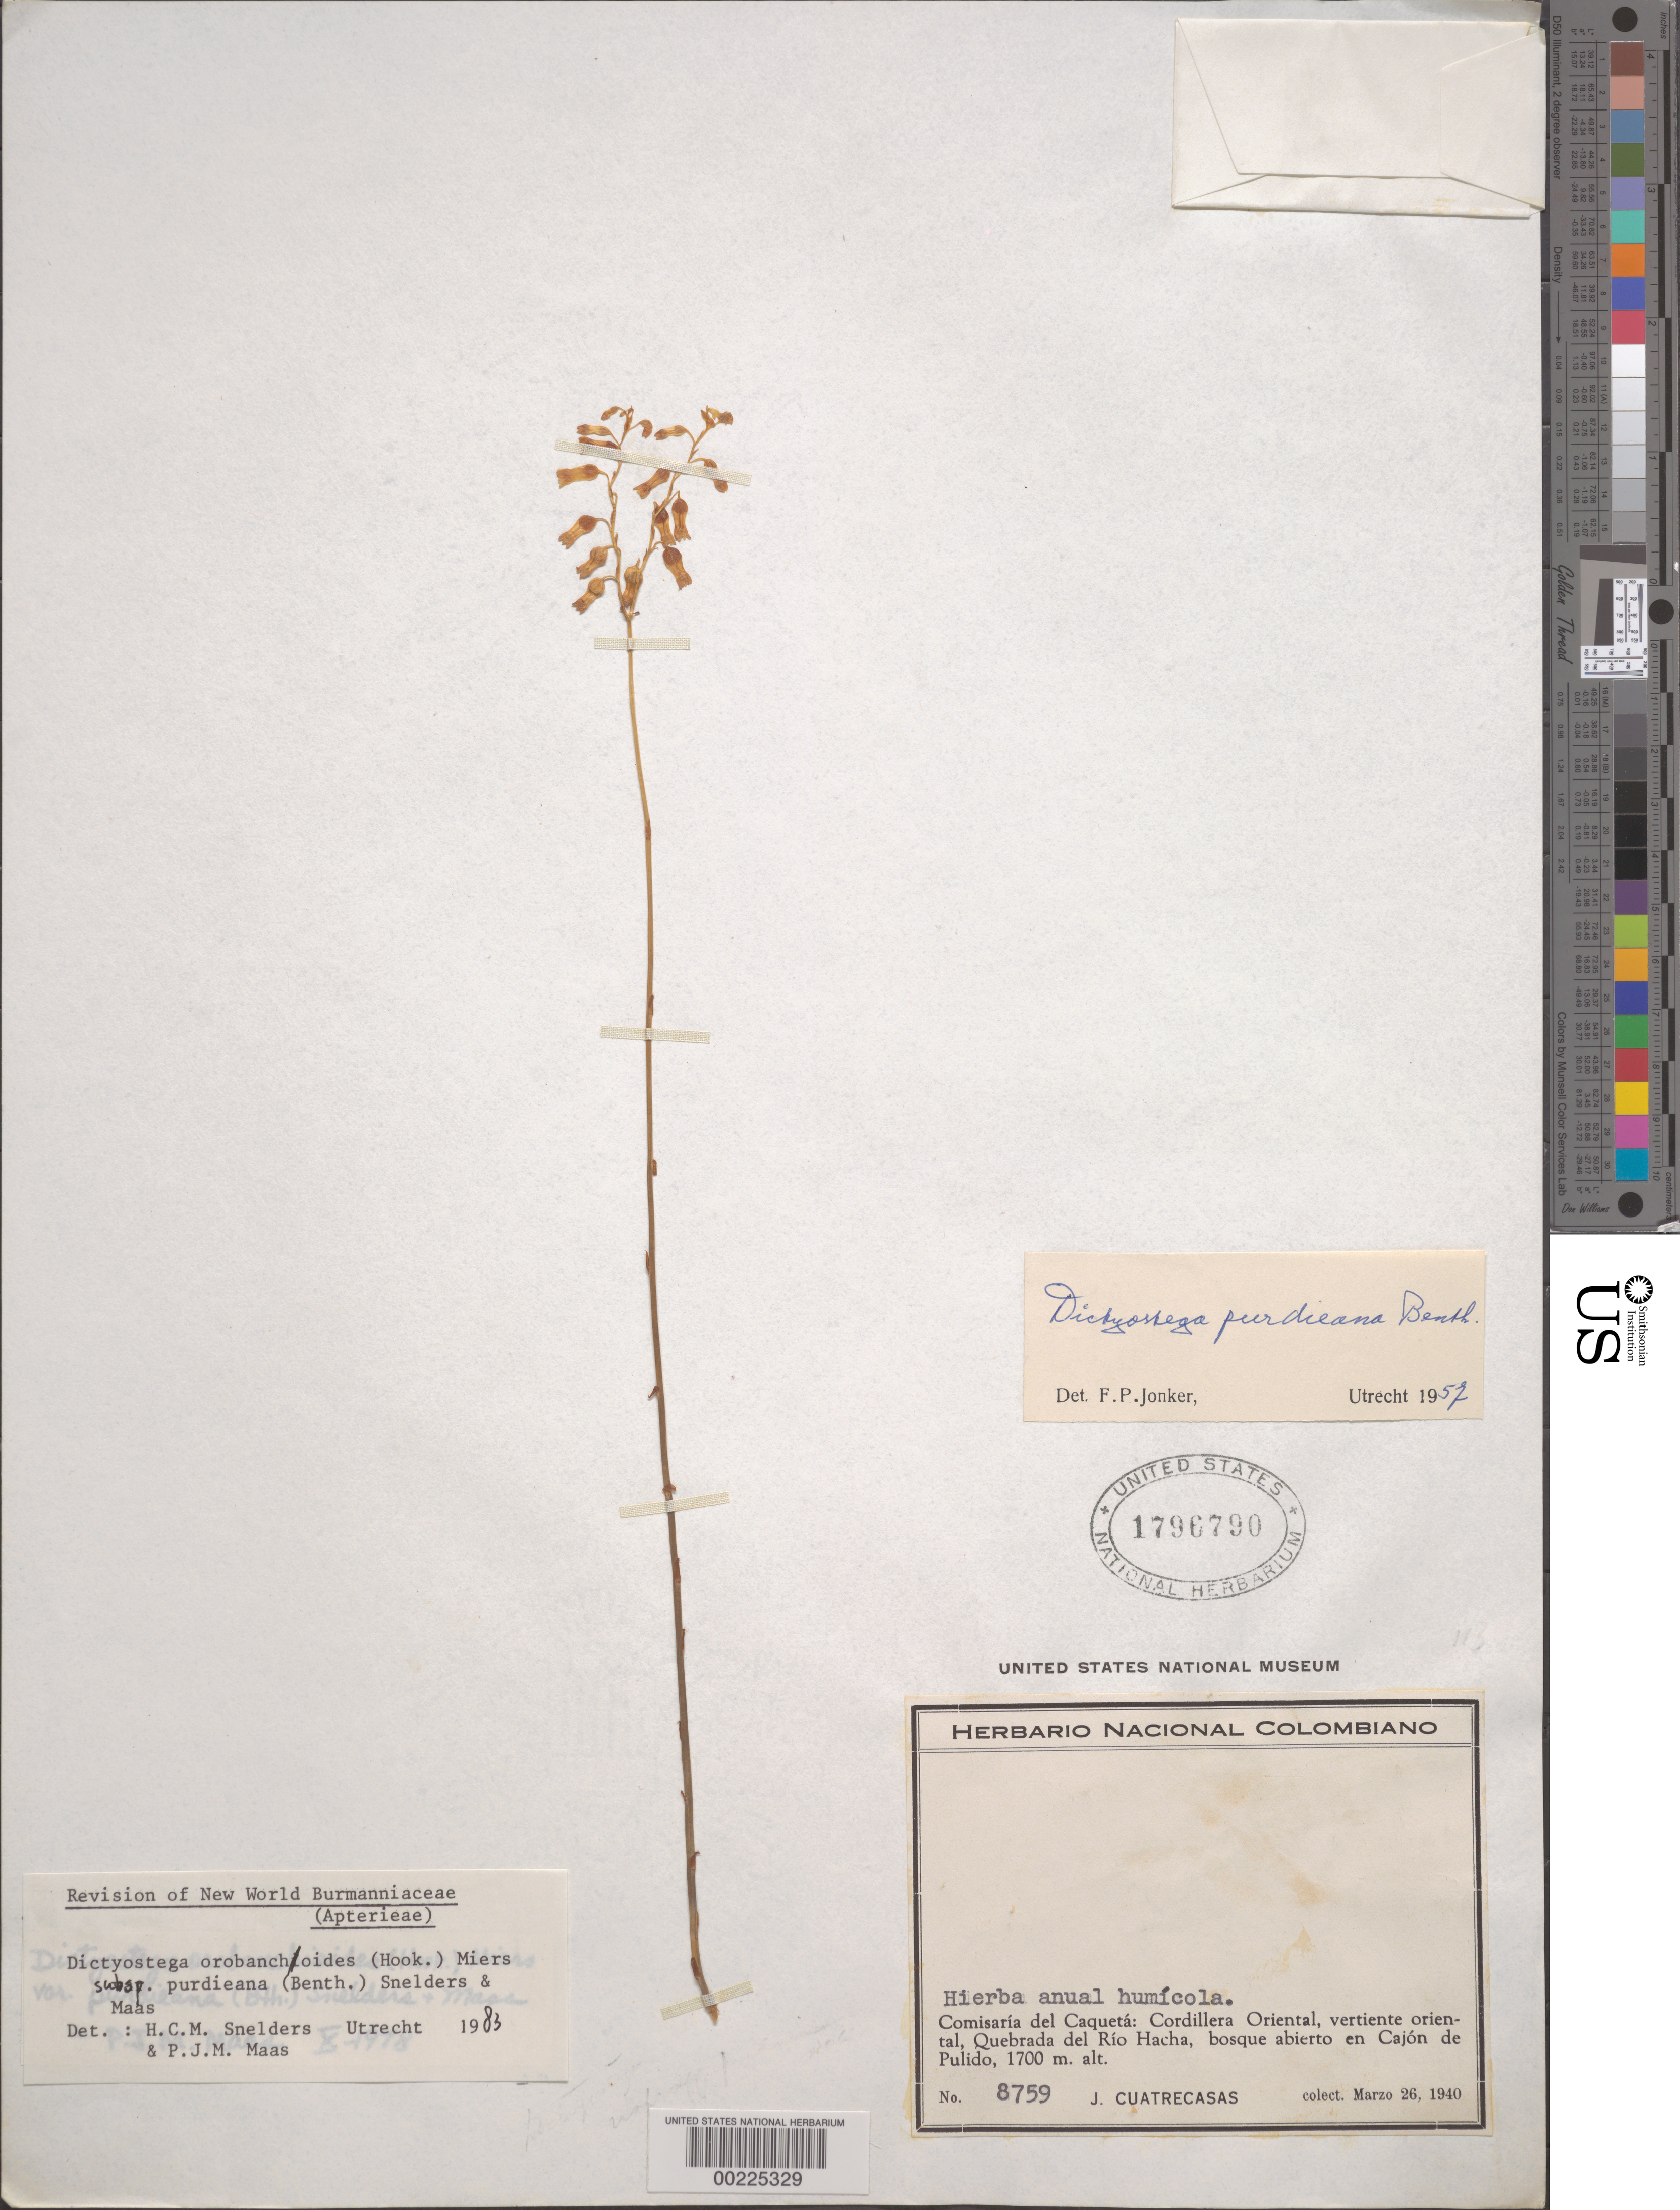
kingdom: Plantae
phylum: Tracheophyta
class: Liliopsida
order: Dioscoreales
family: Burmanniaceae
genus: Dictyostega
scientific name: Dictyostega orobanchoides subsp. purdieana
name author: (Benth.) Snelders & Maas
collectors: J. Cuatrecasas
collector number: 8759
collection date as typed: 26 Mar 1940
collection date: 1940-03-26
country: Colombia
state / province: Caquetá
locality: Cordillera Oriental, E slopes, Quebrada del Rio Hacha, Cajon de Pulido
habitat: Open woods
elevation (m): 1700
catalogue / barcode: US 1796790